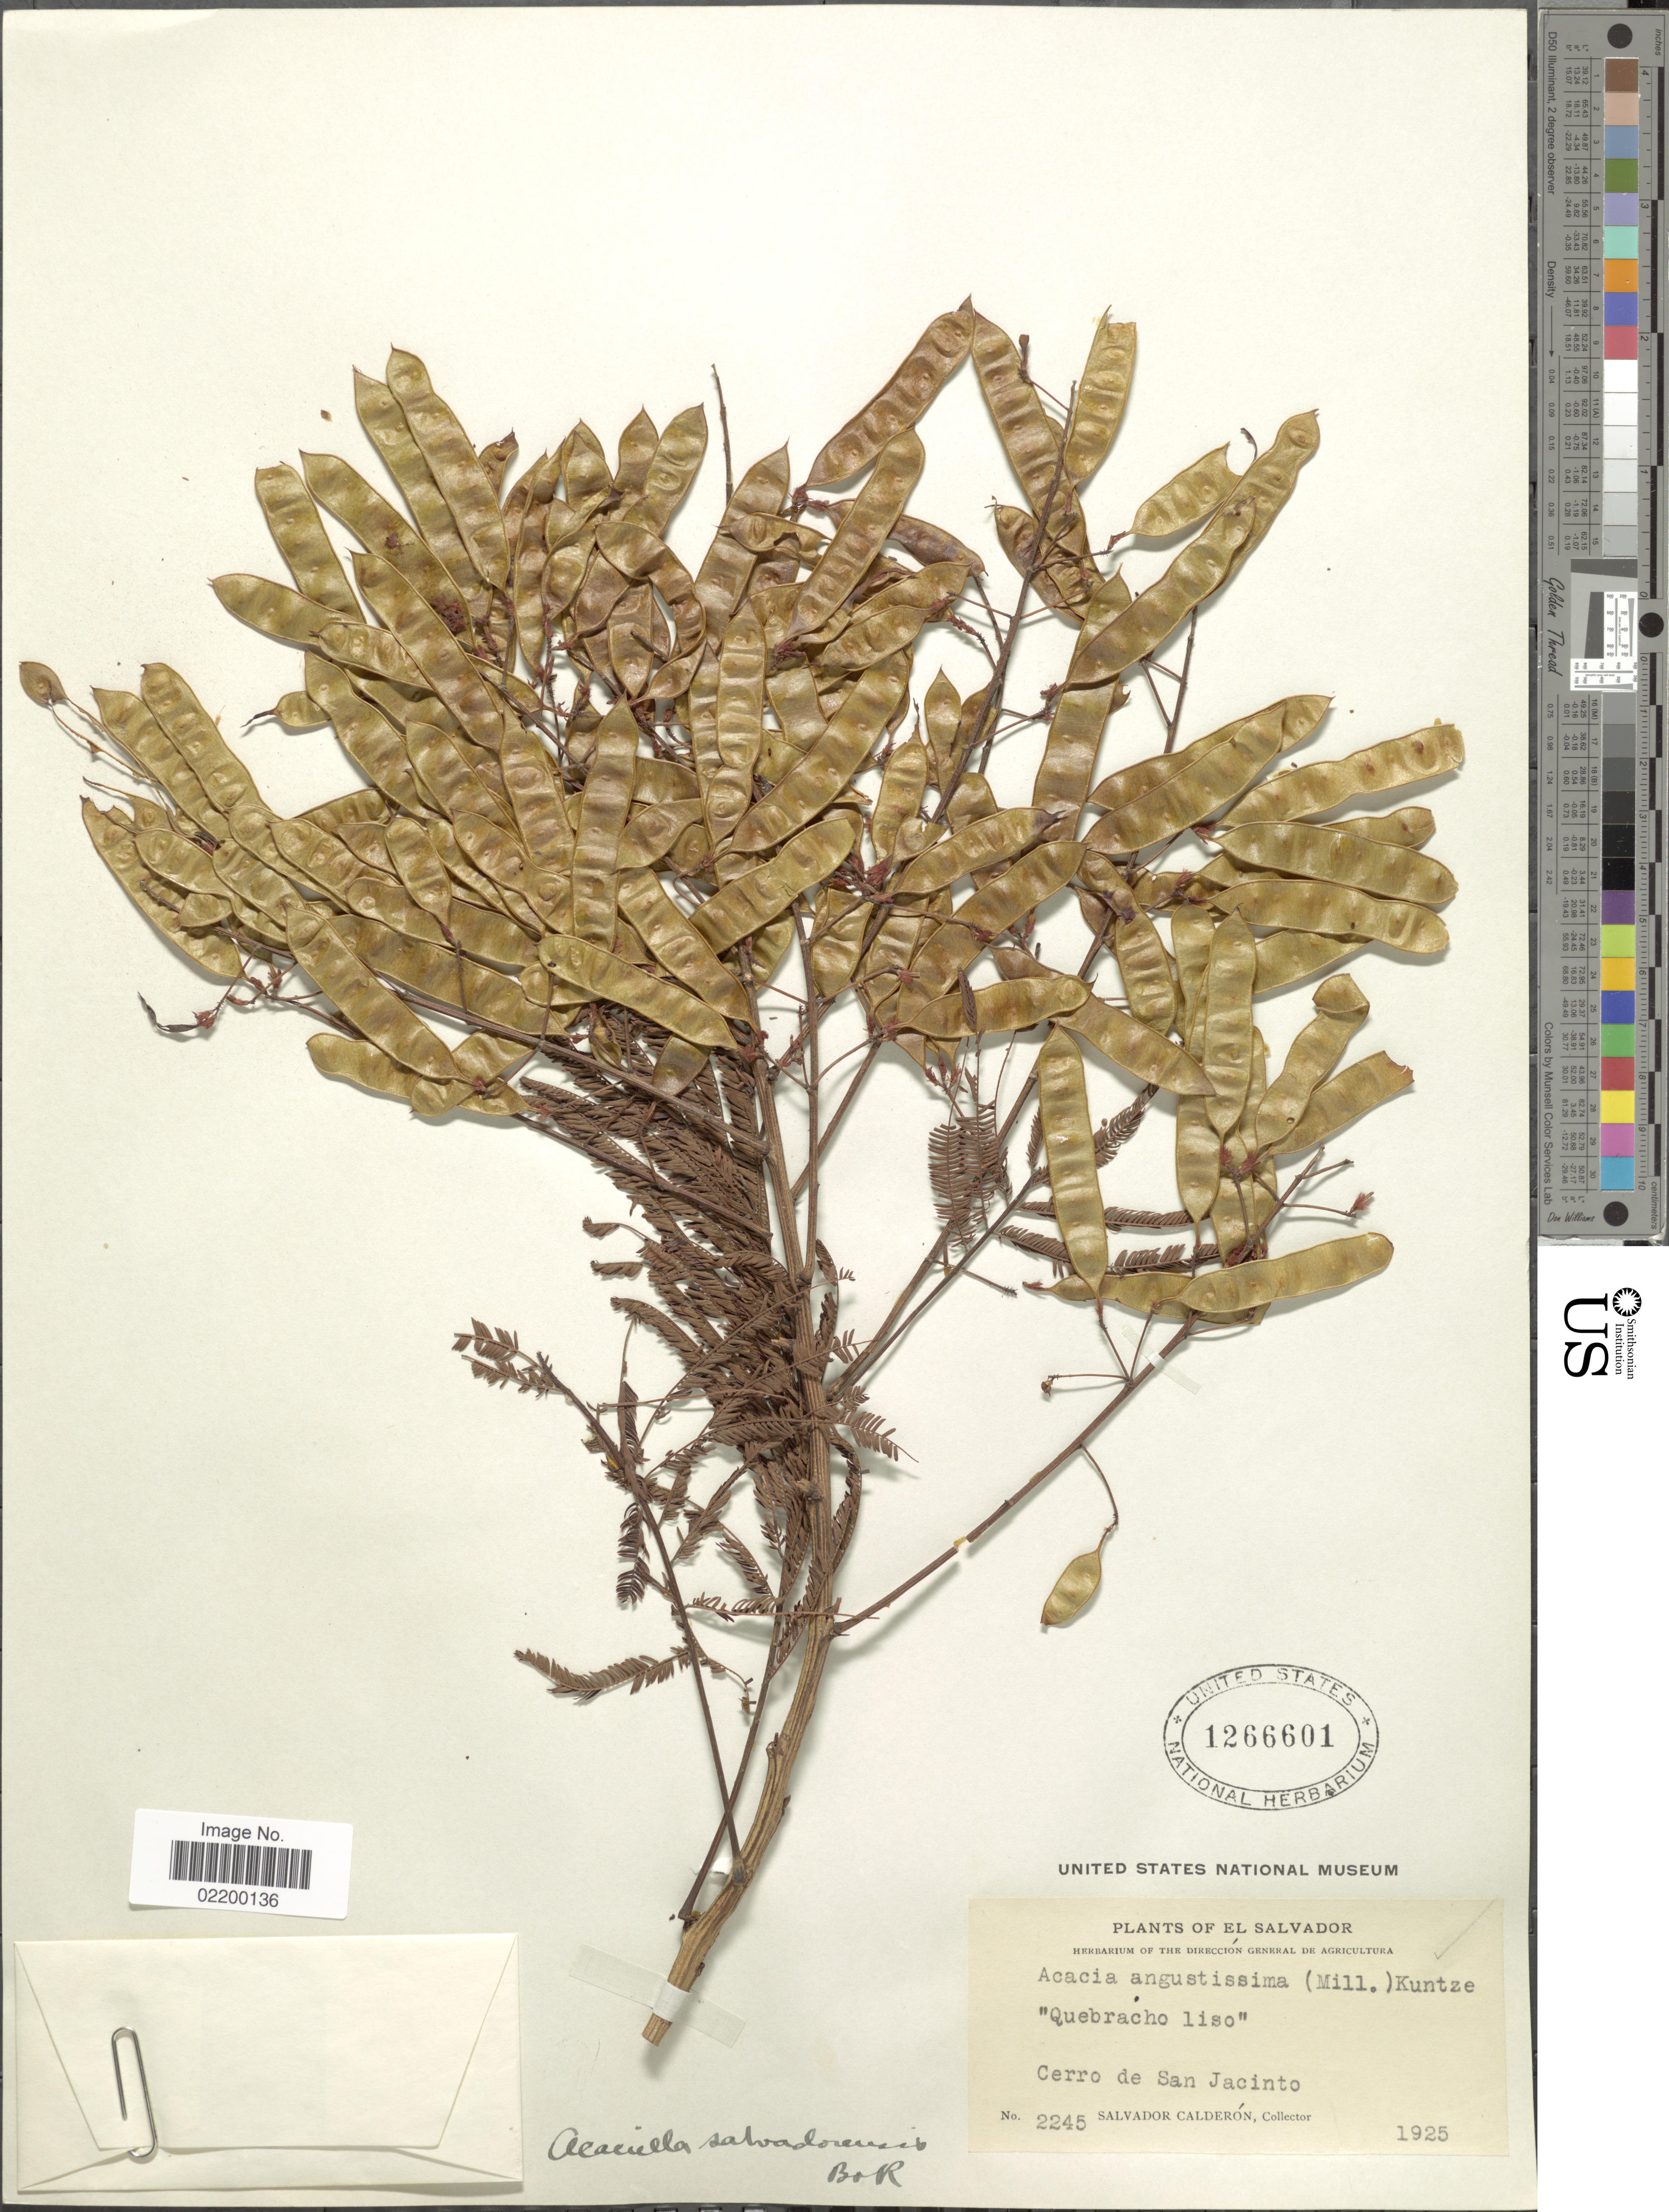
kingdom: Plantae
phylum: Tracheophyta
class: Magnoliopsida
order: Fabales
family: Fabaceae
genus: Acaciella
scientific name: Acaciella salvadorensis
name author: Britton & Rose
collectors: S. Calderón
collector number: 2245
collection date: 1925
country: El Salvador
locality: Cerro de San Jacinto.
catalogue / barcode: US 1266601